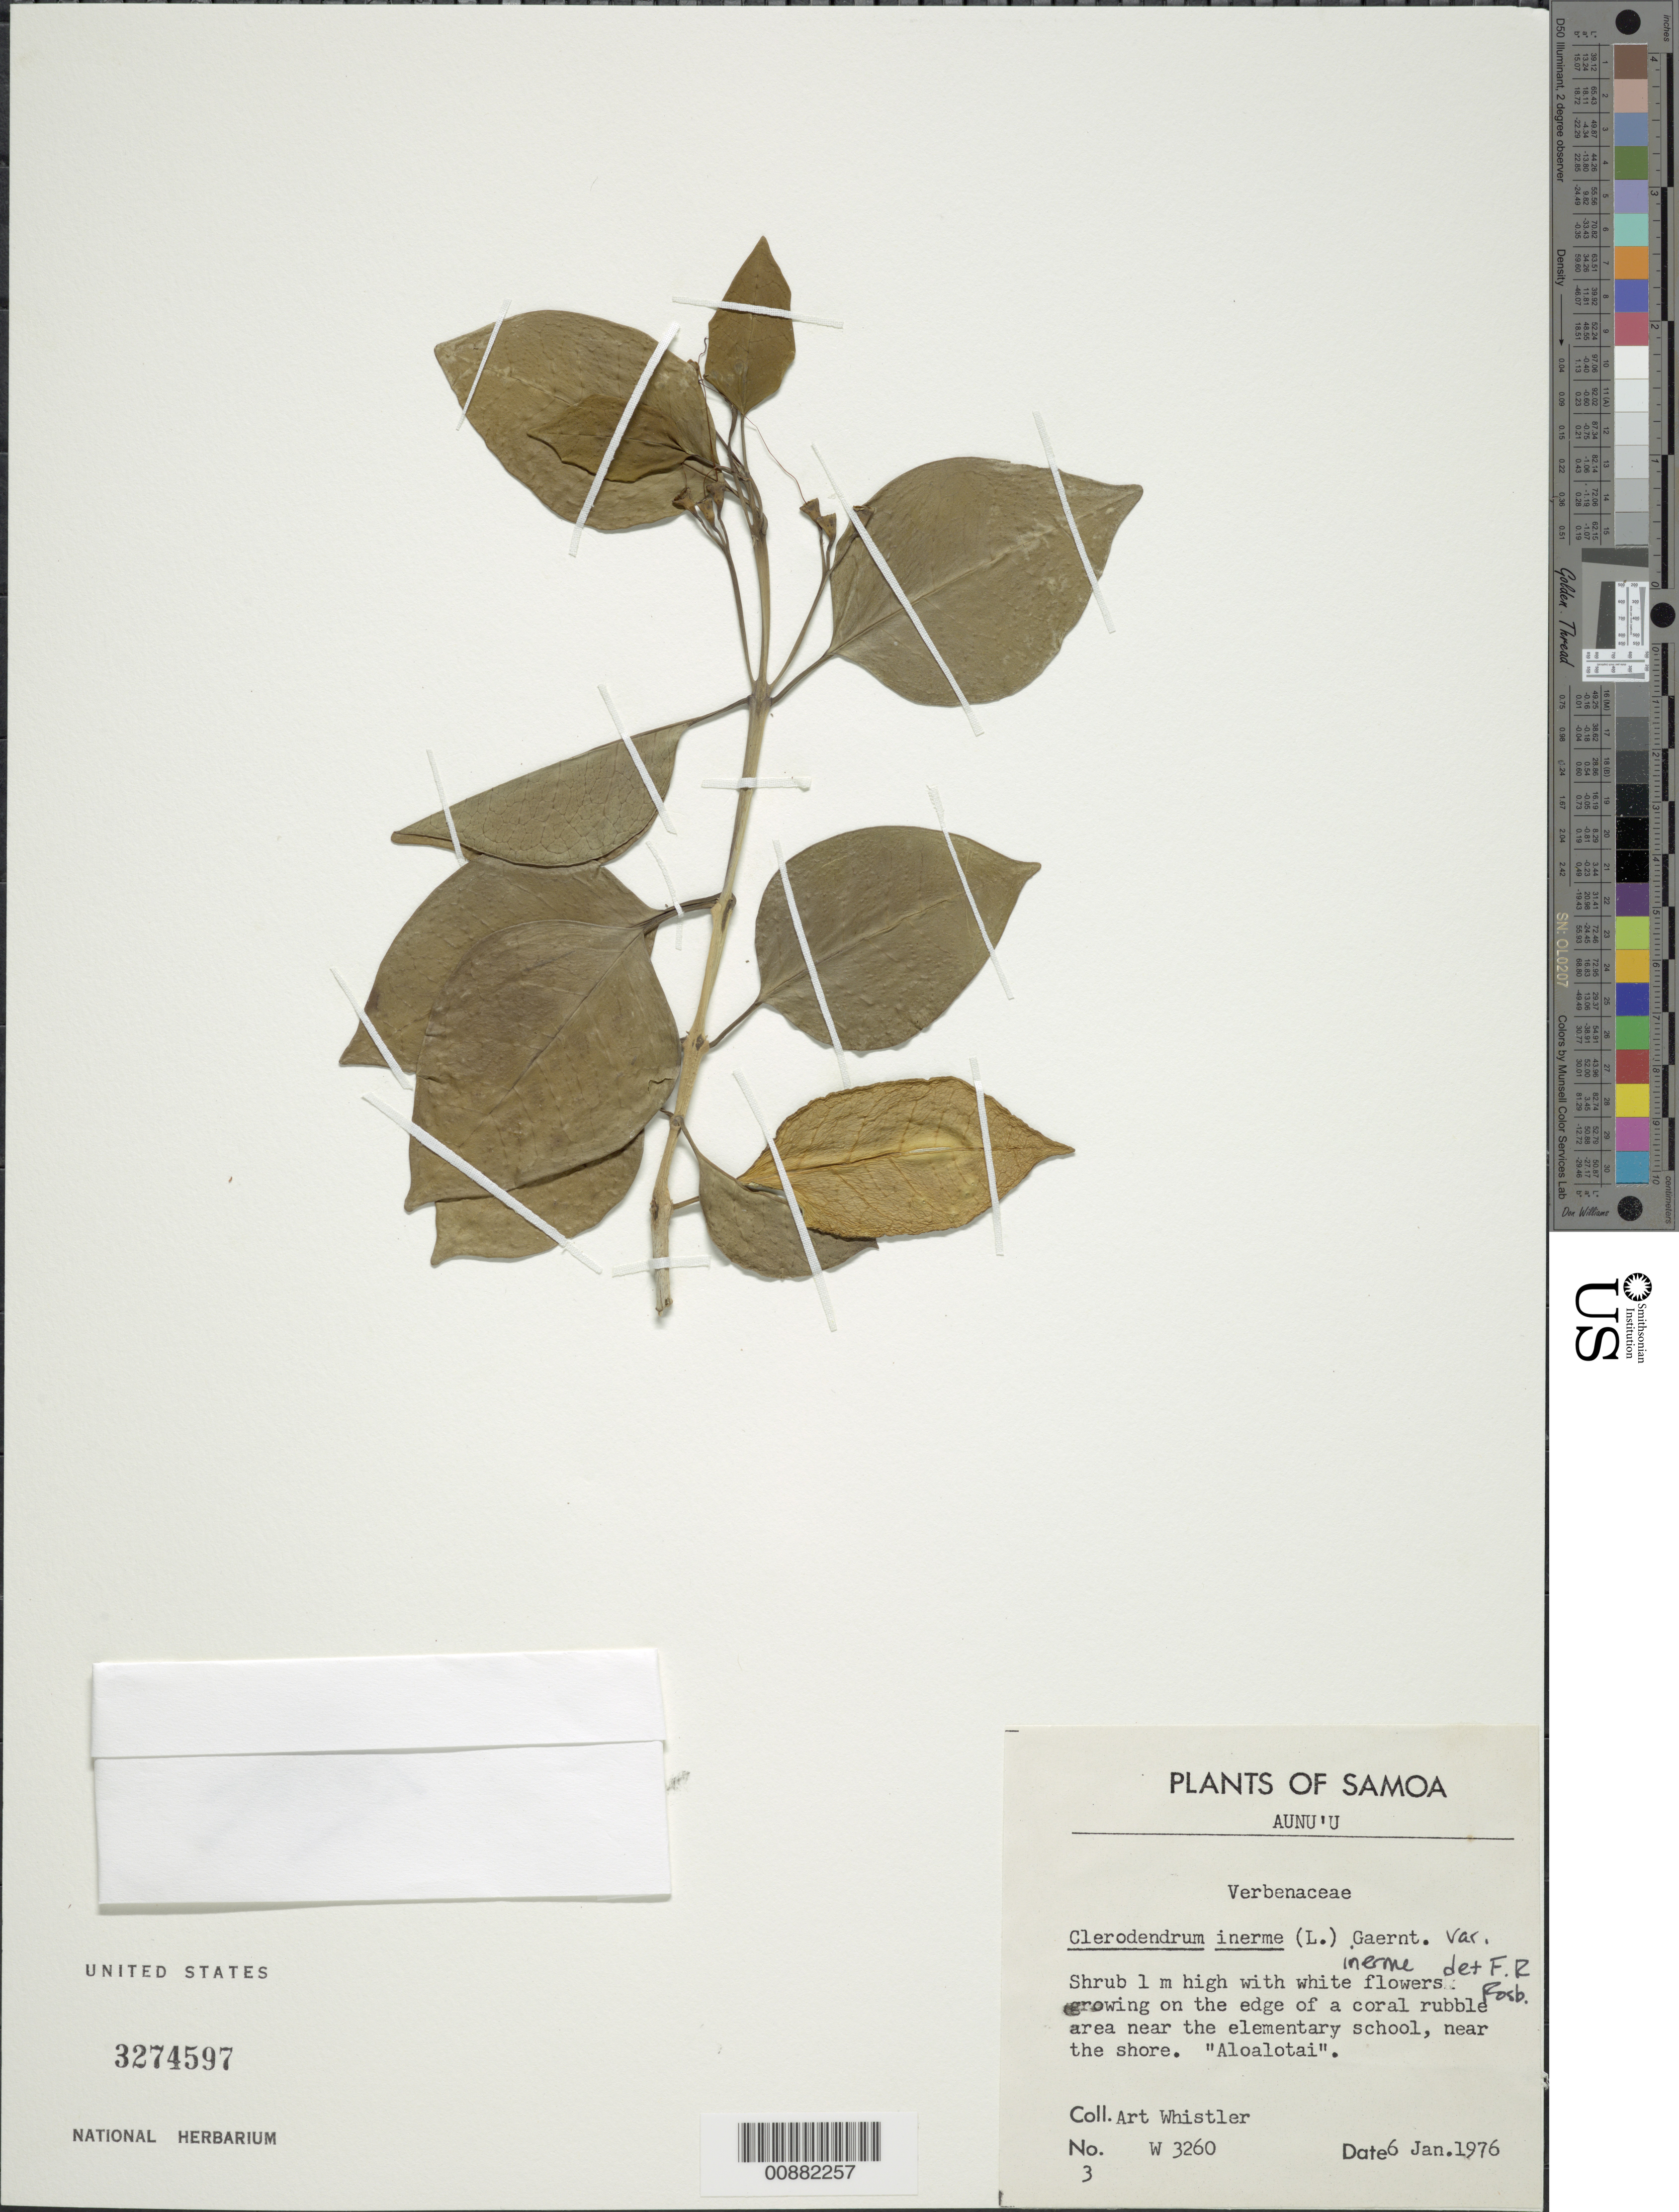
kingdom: Plantae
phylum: Tracheophyta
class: Magnoliopsida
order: Lamiales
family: Lamiaceae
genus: Clerodendrum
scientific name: Clerodendrum inerme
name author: (L.) Gaertn.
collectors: A. Whistler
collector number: W 3260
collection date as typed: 06 Jan 1976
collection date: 1976-01-06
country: American Samoa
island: Aunu'u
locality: Near the elementary school, near the shore.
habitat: growing on edge of a coral rubble area.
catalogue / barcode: US 3274597